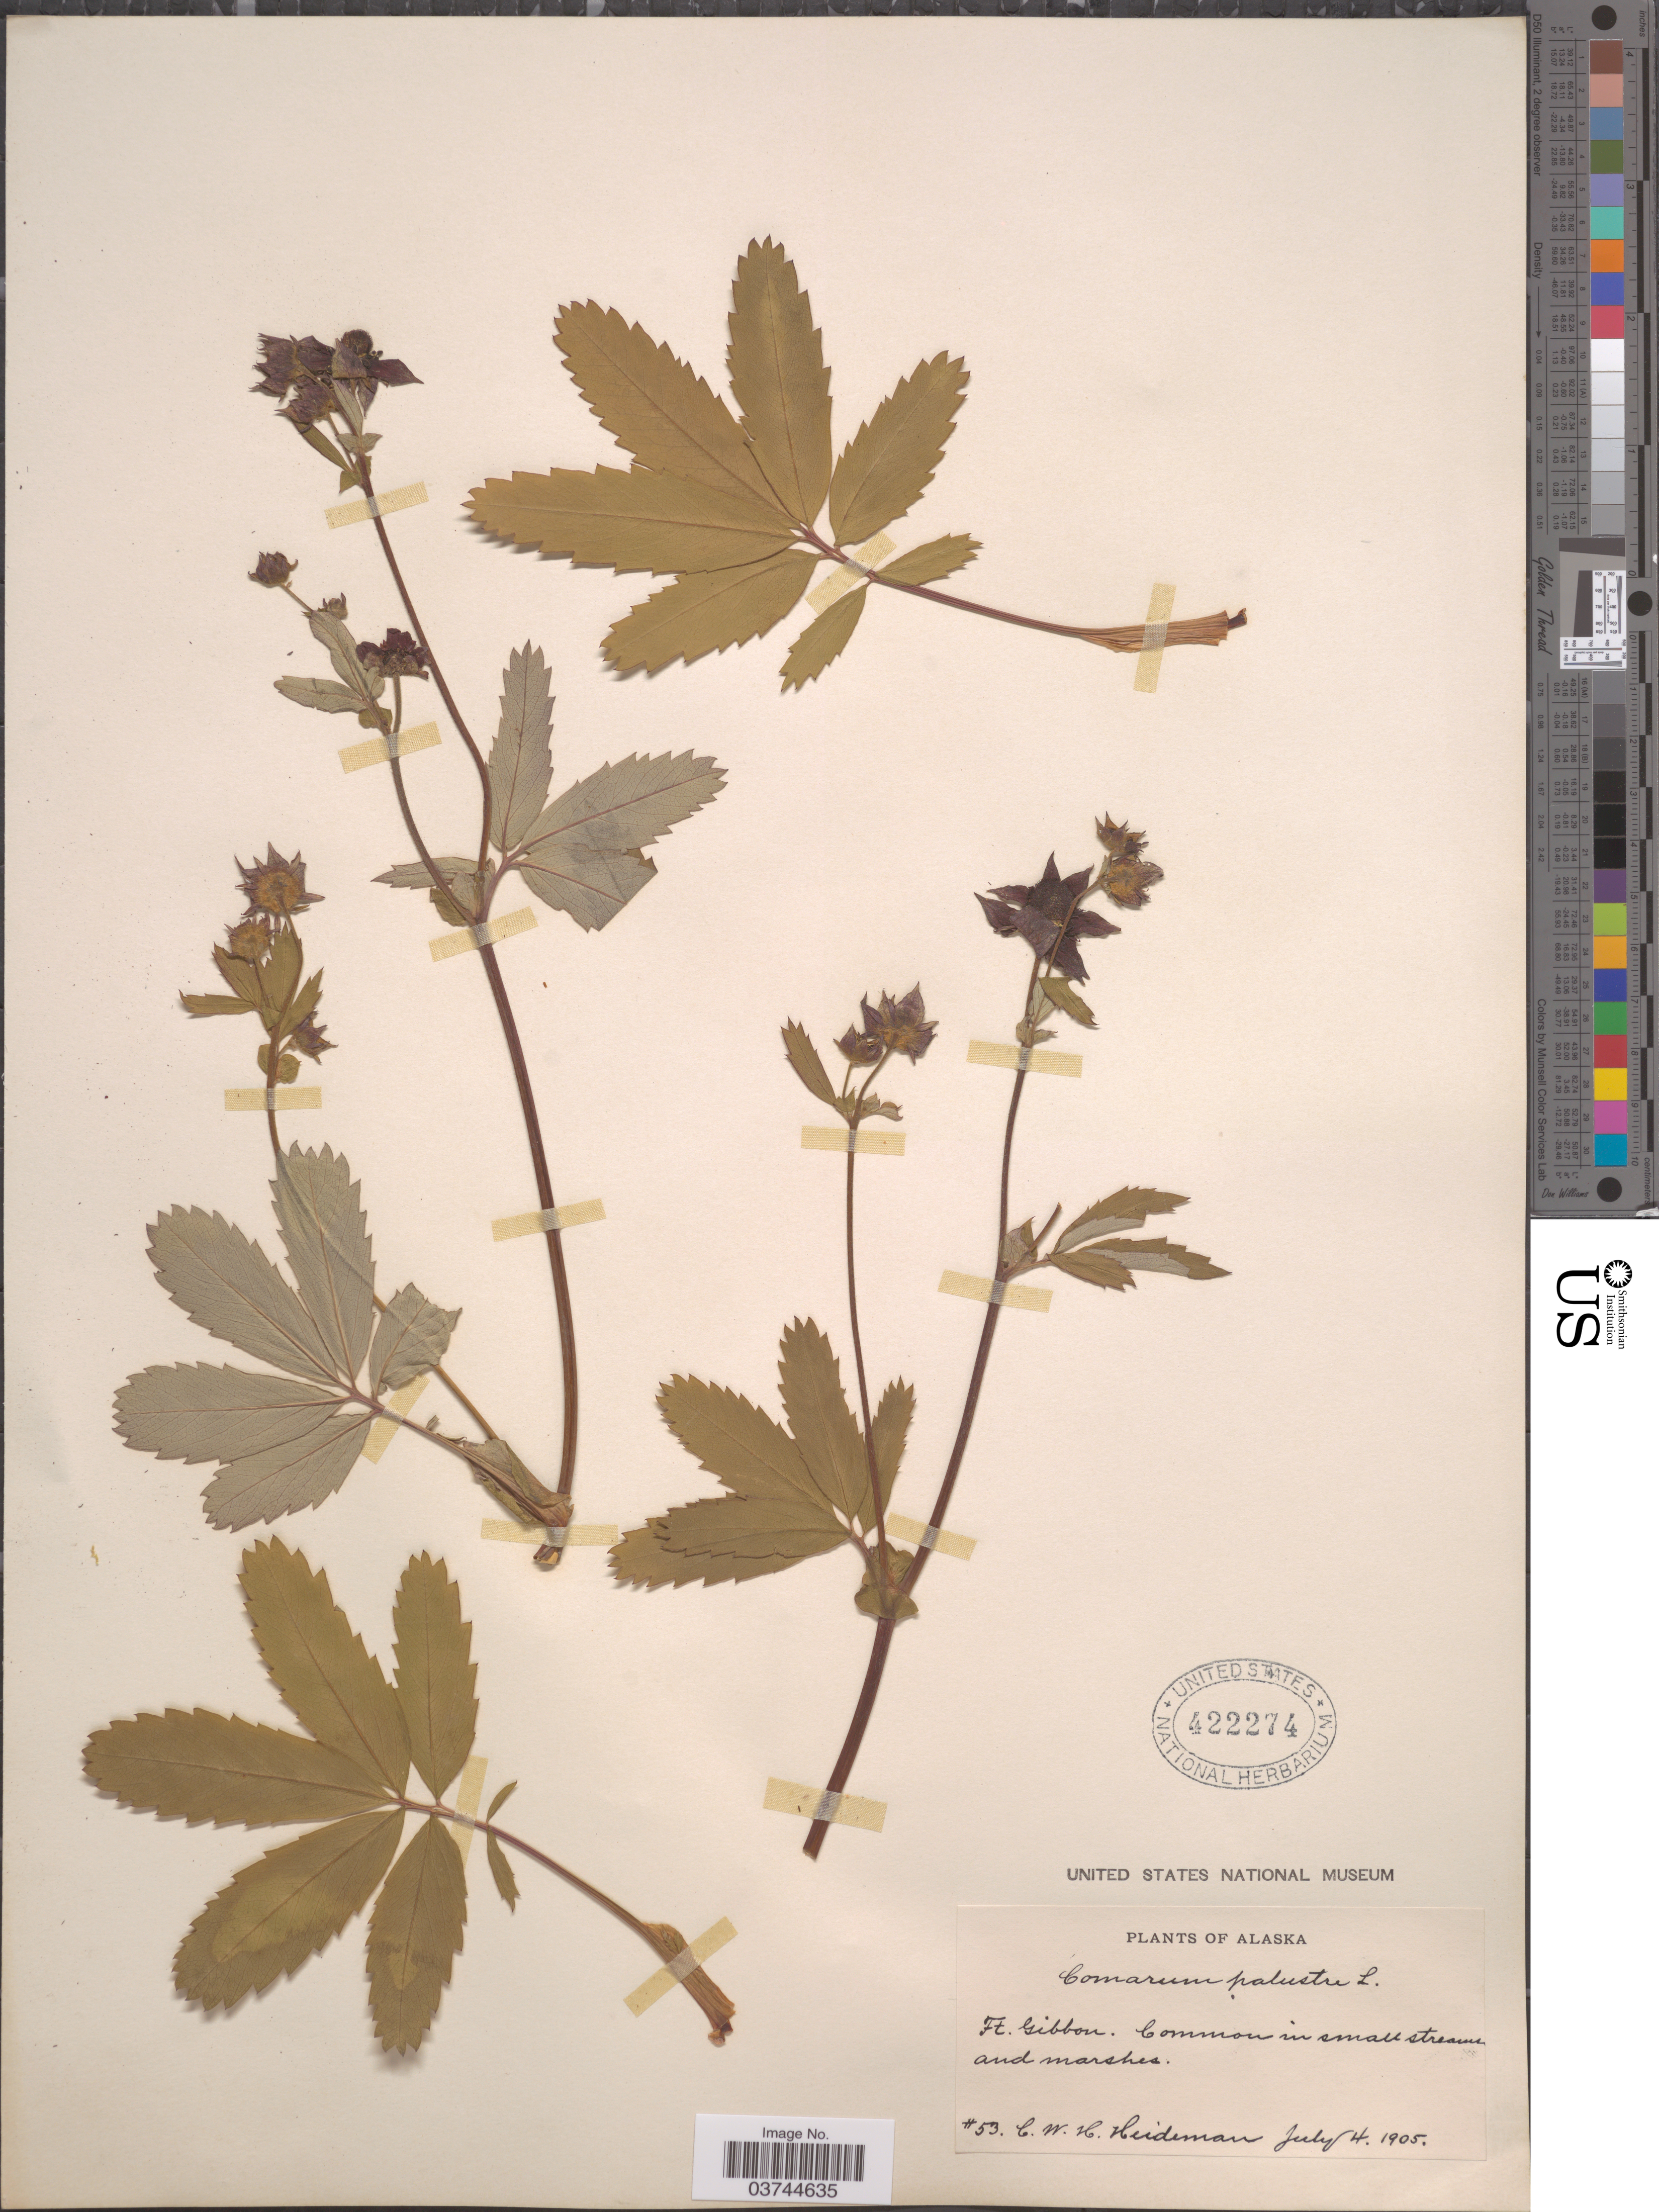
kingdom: Plantae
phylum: Tracheophyta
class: Magnoliopsida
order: Rosales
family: Rosaceae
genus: Comarum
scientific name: Comarum palustre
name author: L.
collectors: C. Heideman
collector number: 53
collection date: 1905-07-04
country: United States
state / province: Alaska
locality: Ft. Gibbon.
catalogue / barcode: US 422274